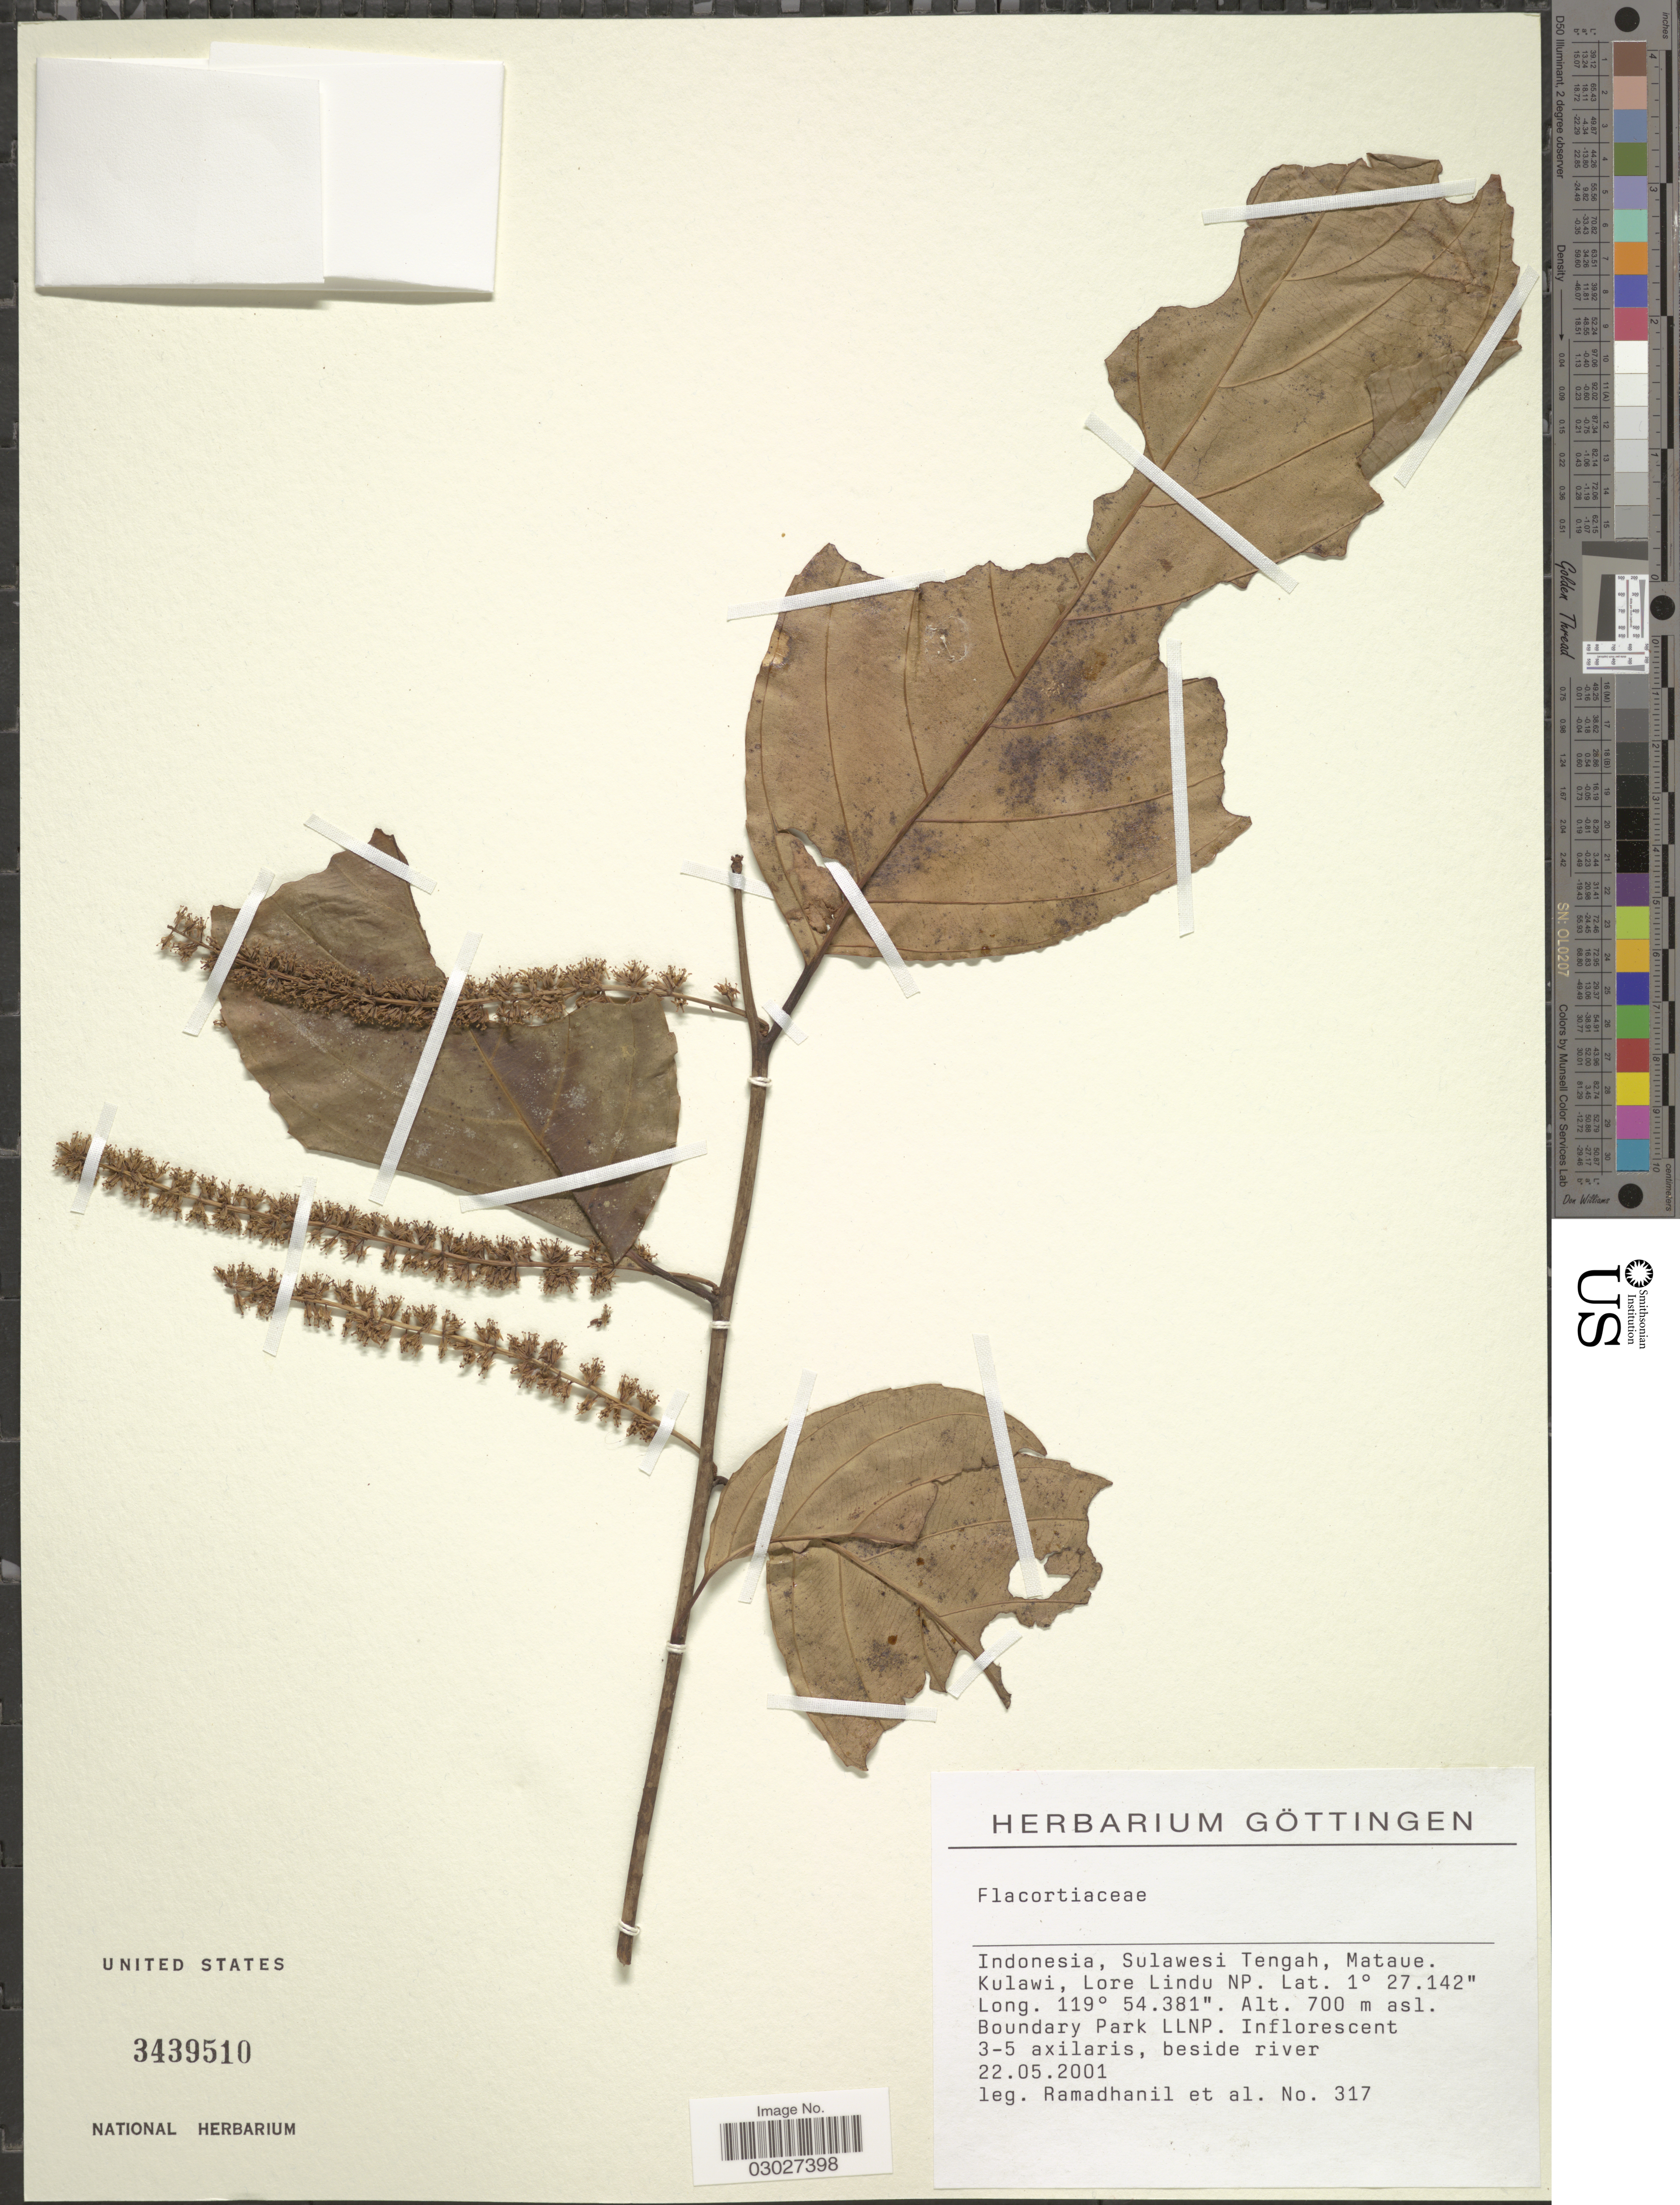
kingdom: Plantae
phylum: Tracheophyta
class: Magnoliopsida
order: Malpighiales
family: Salicaceae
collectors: -. Ramadhanil & et al.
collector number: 317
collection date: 2001-05-22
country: Indonesia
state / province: Sulawesi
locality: Sulawesi Tengah, Mataue. Kulawi, Lore Lindu NP. Boundary Park LLNP.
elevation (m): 700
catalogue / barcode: US 3439510